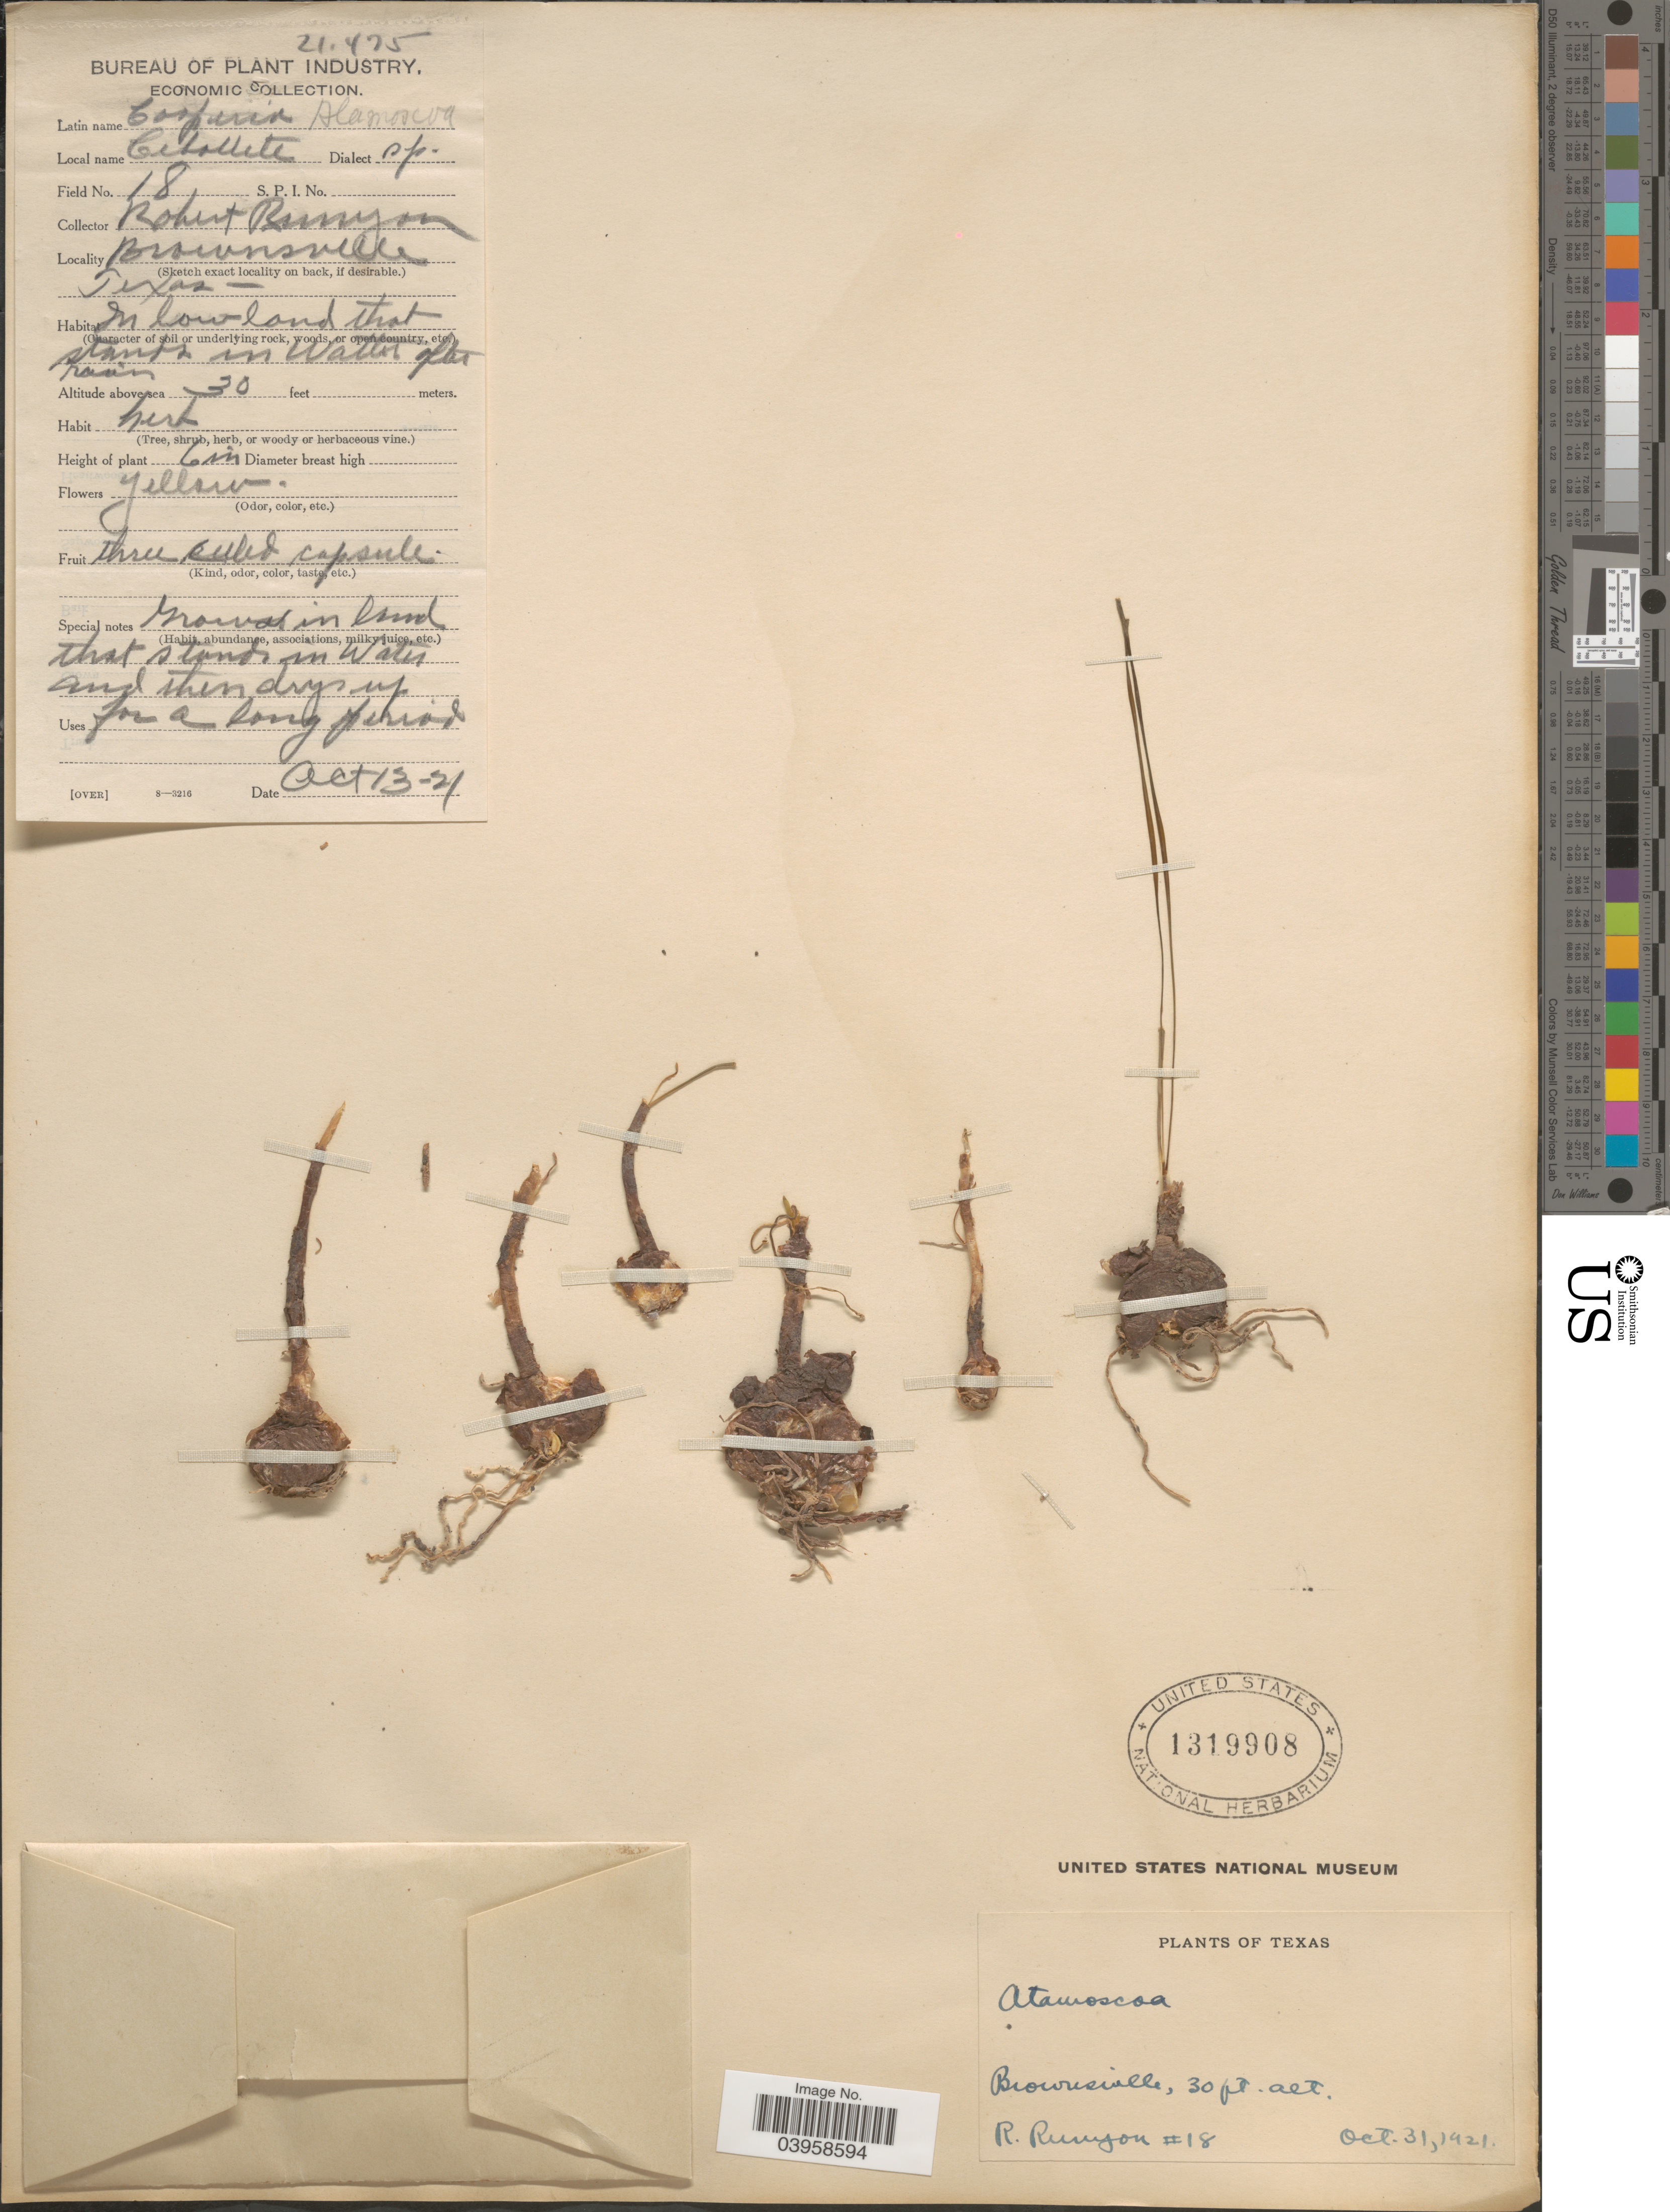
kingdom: Plantae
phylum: Tracheophyta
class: Liliopsida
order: Asparagales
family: Amaryllidaceae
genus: Zephyranthes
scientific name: Zephyranthes sp.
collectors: R. Runyon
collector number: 18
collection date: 1921-10-31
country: United States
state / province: Texas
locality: Brownsville.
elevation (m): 9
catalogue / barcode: US 1319908